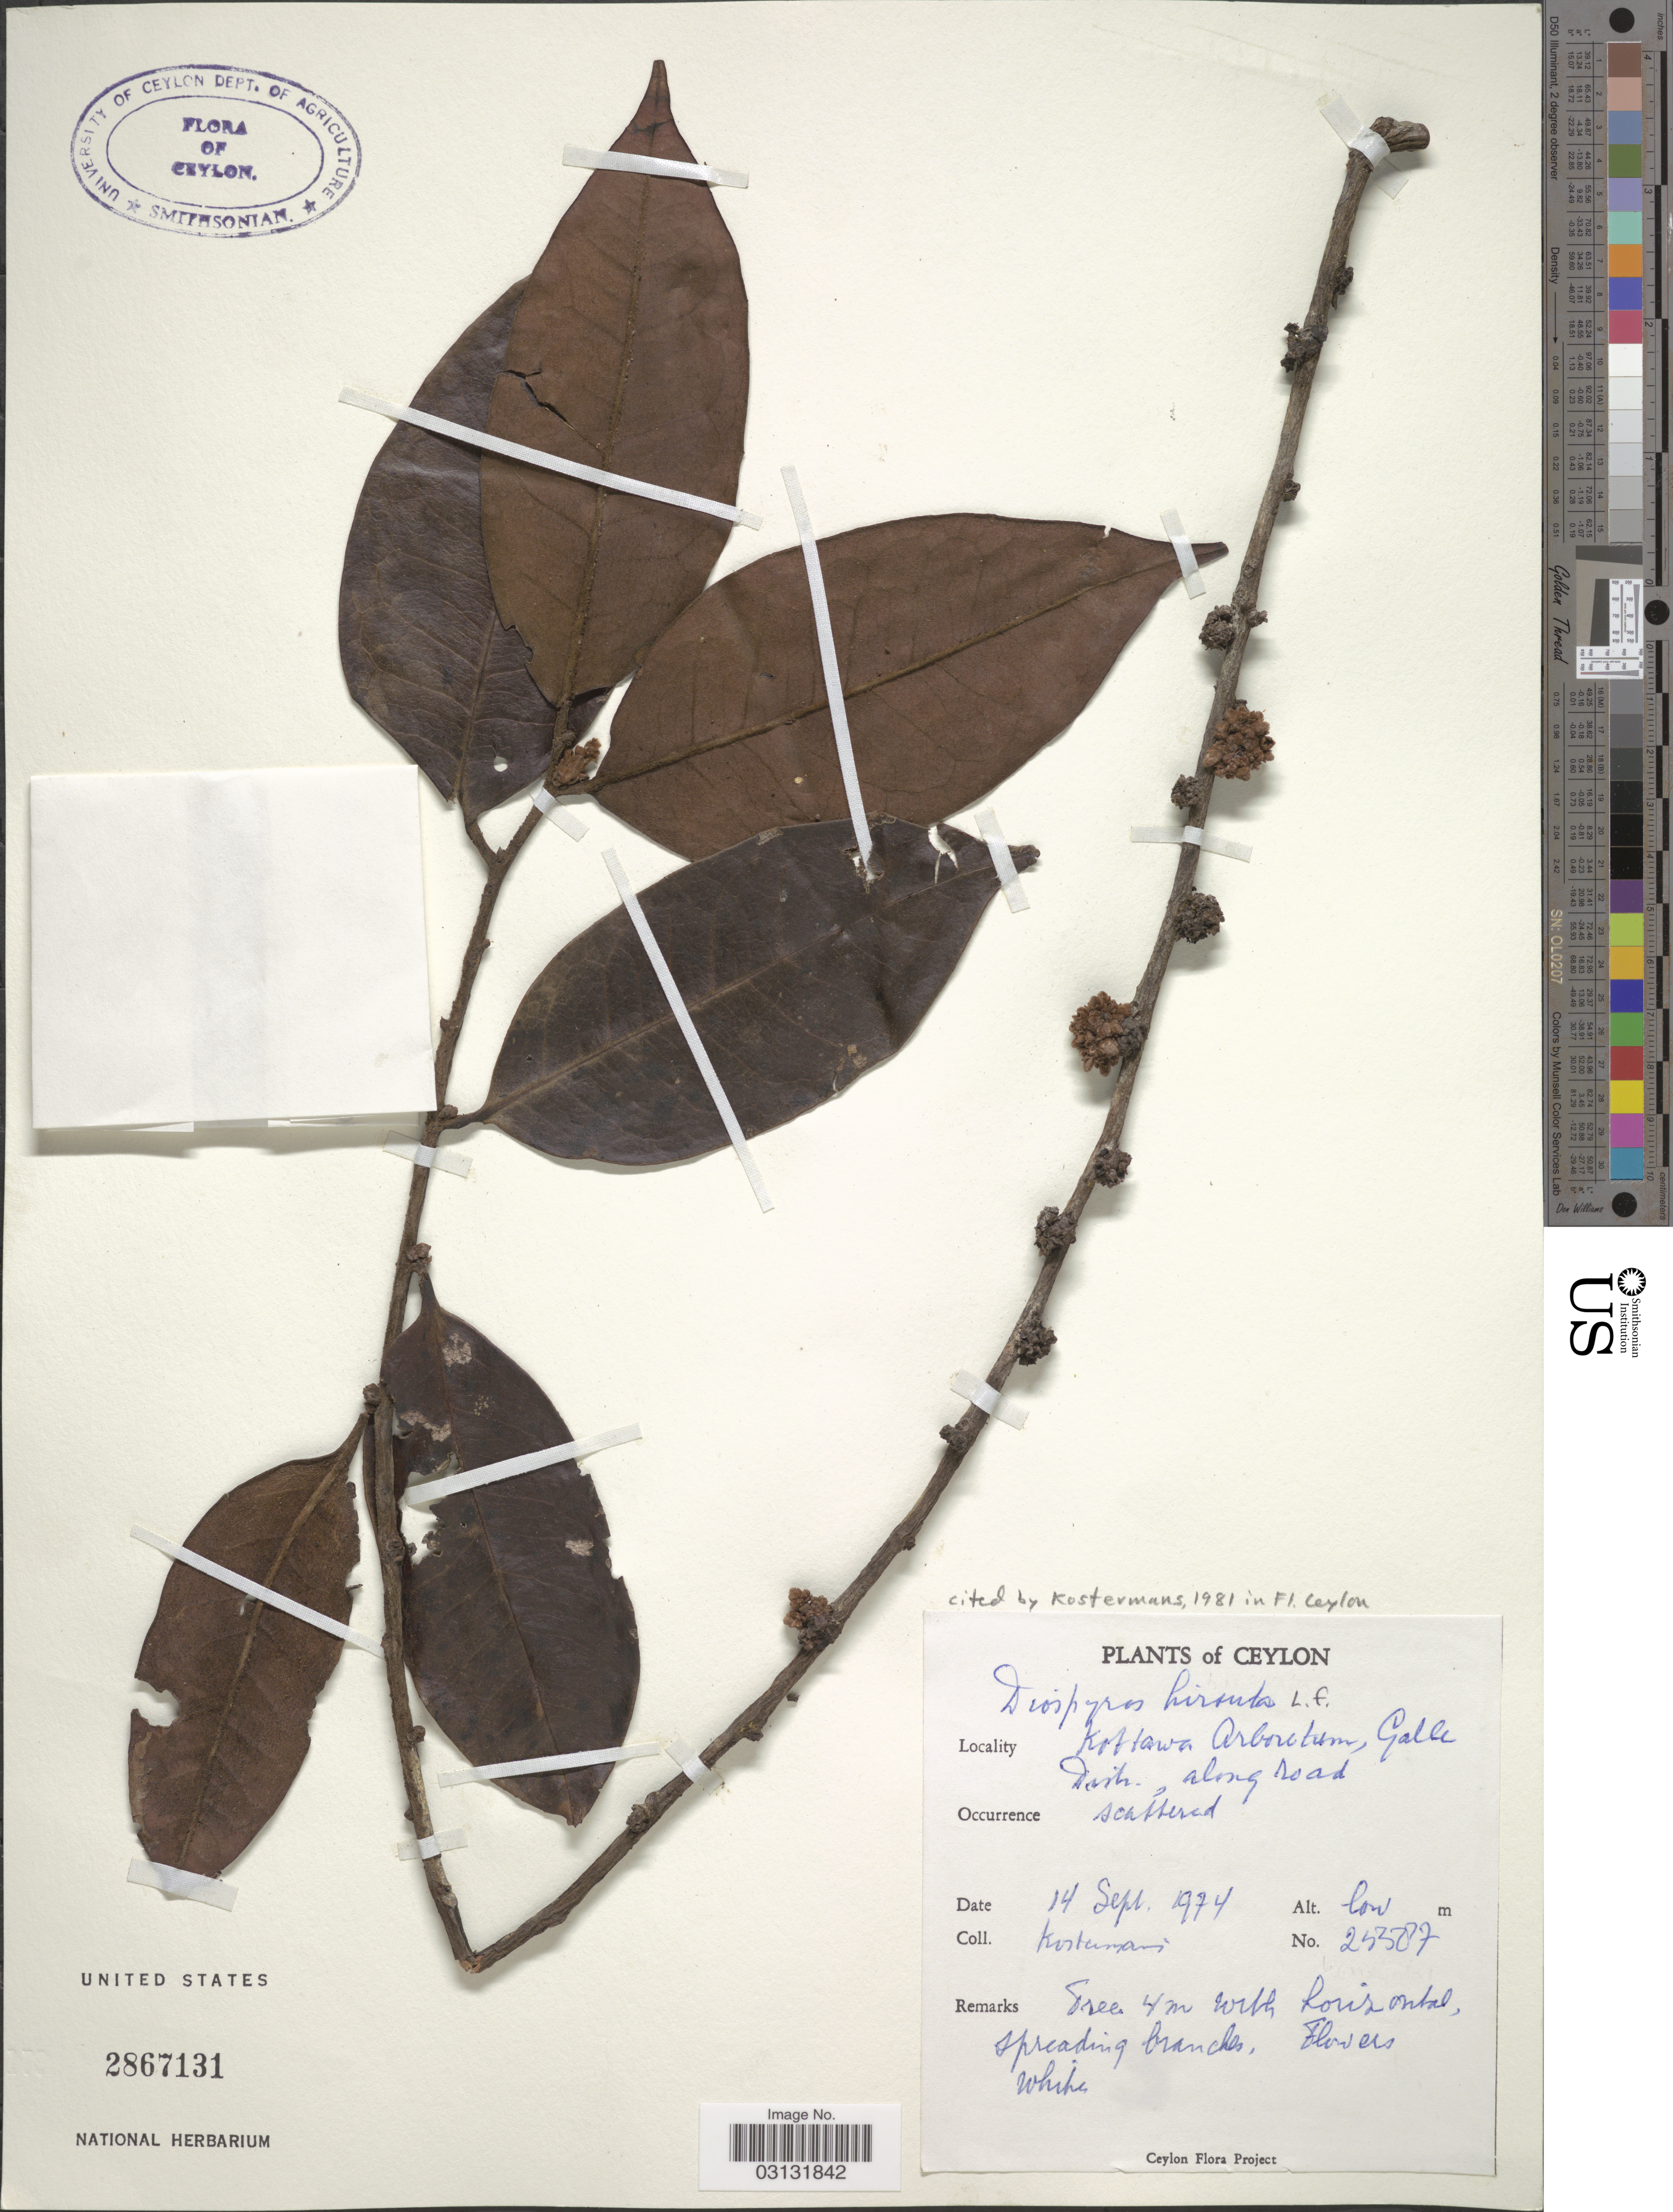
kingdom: Plantae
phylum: Tracheophyta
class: Magnoliopsida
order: Ericales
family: Ebenaceae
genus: Diospyros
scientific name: Diospyros hirsuta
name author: L. f.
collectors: Kostermans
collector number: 25587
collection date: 1974-09-14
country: Sri Lanka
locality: Ceylon. Kottawa Arboretum, Galle Distr., along road.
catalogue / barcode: US 2867131